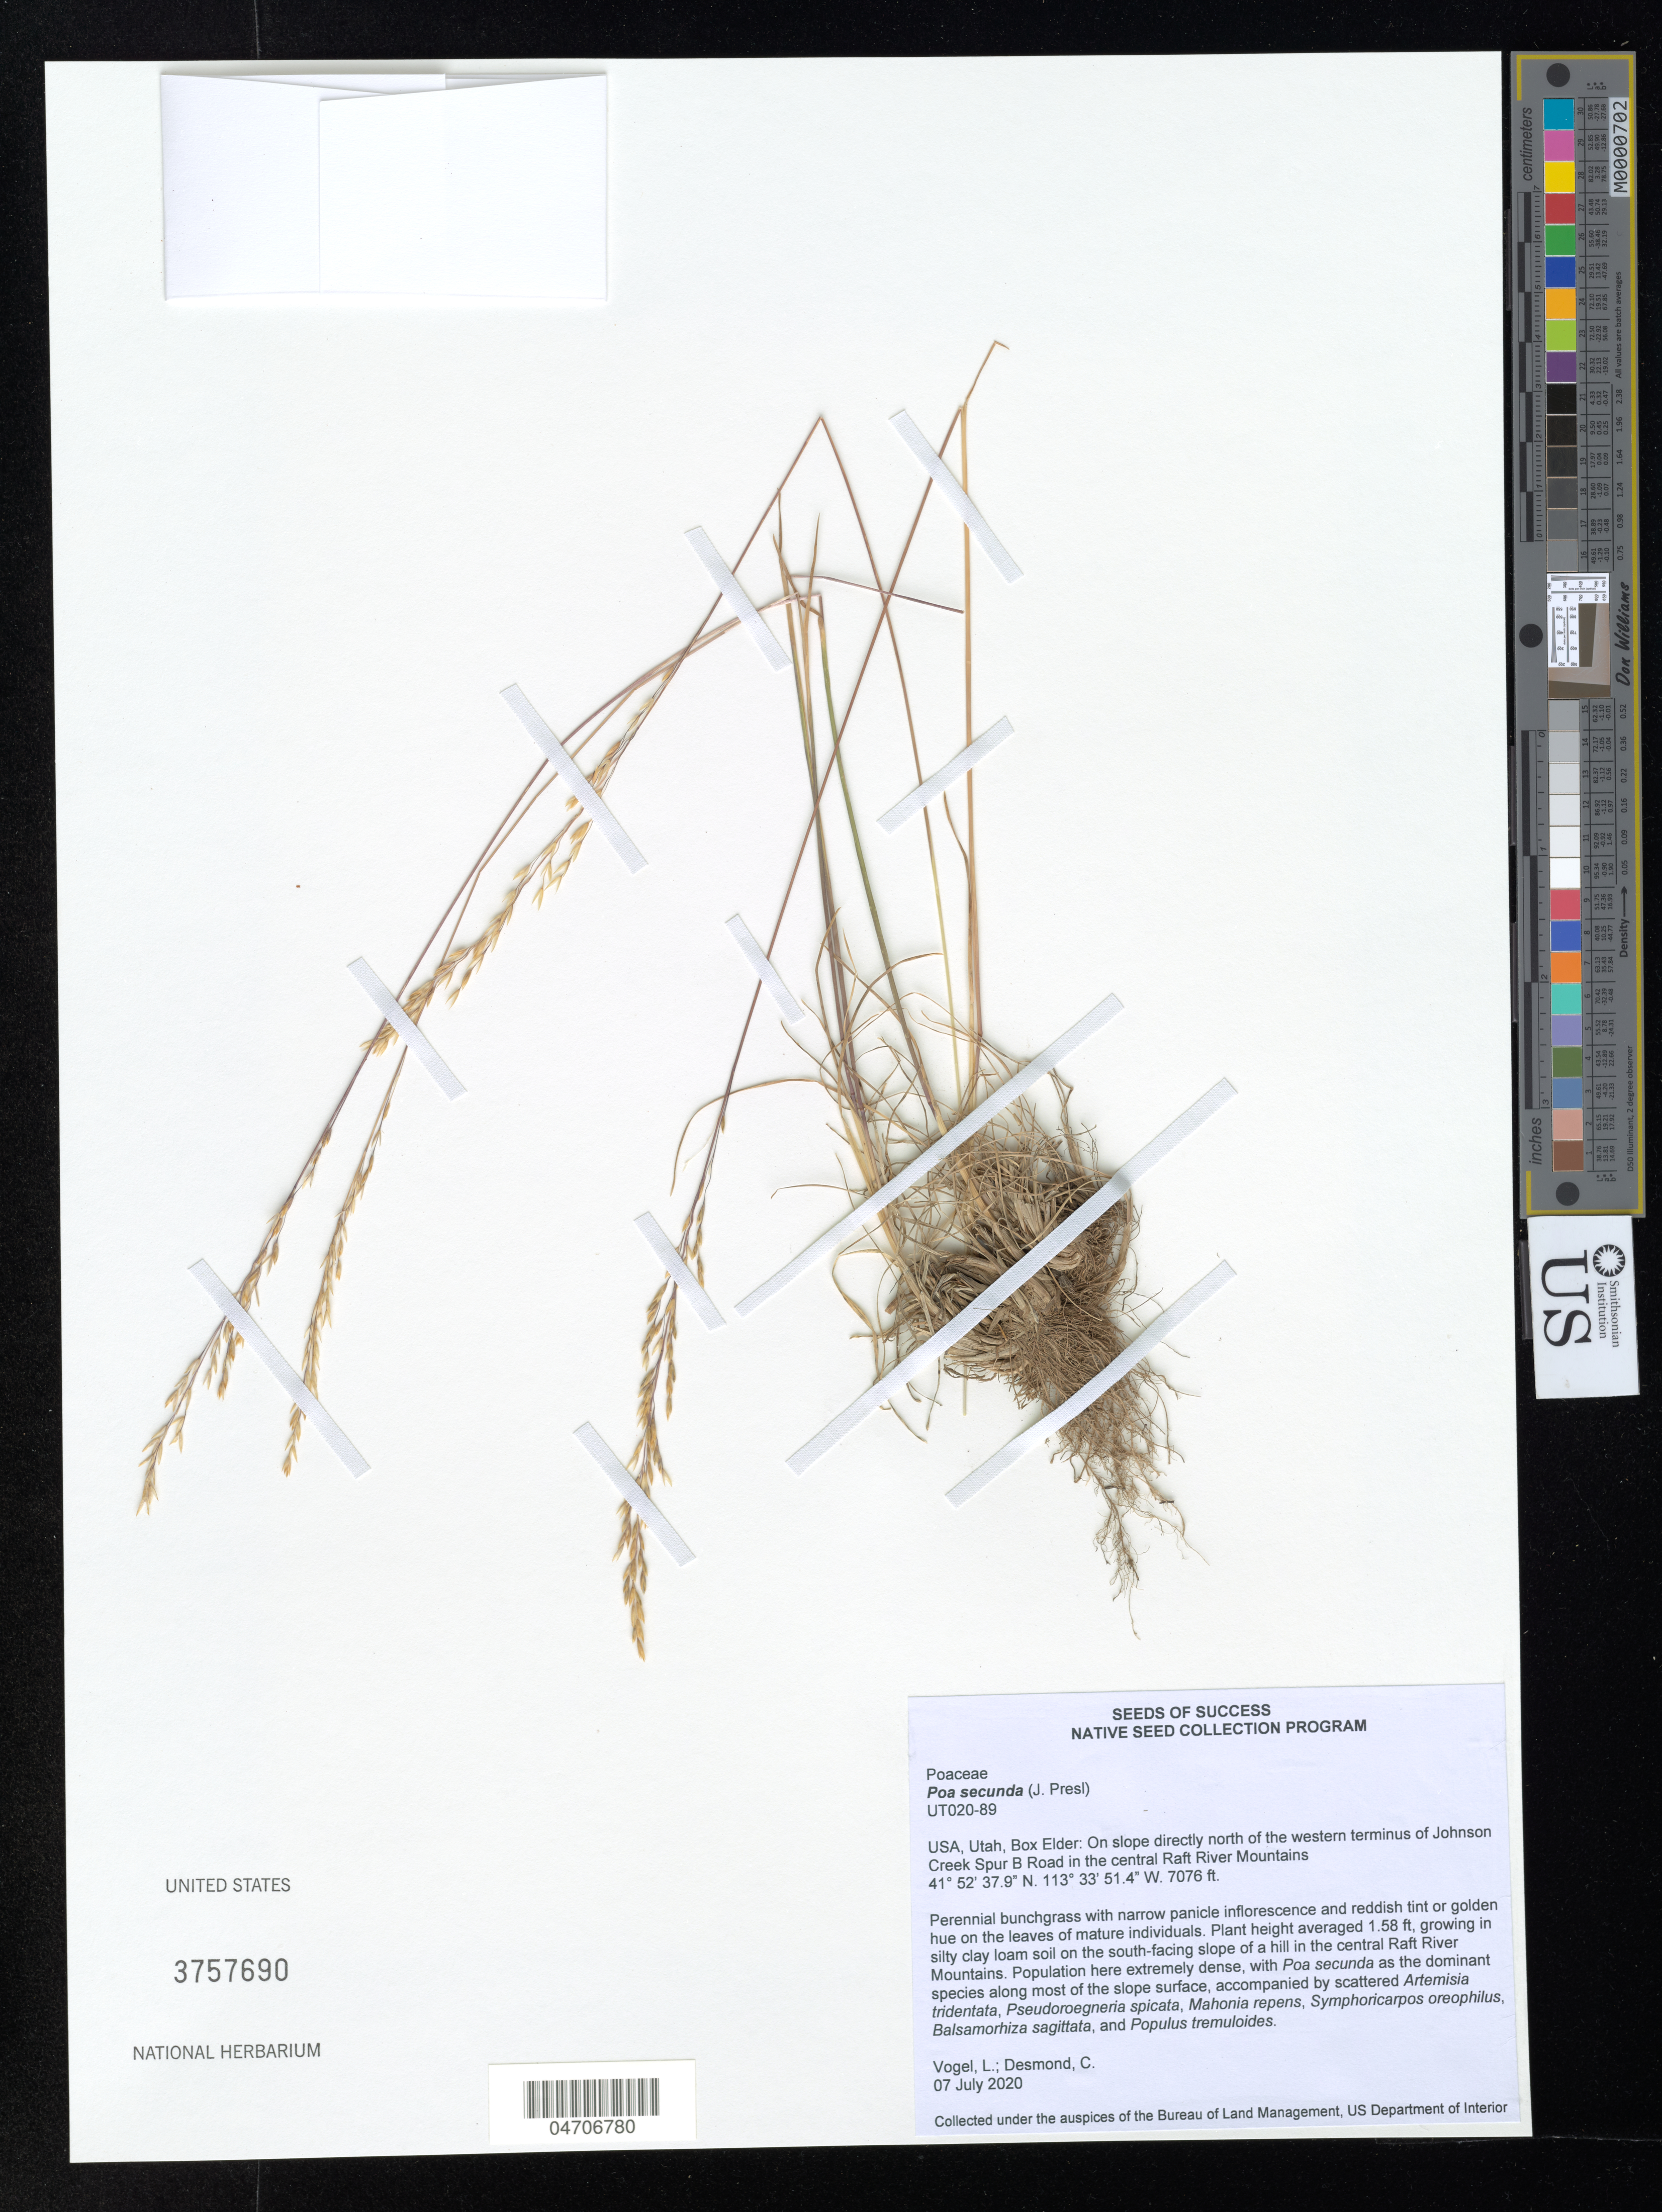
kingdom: Plantae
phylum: Tracheophyta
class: Liliopsida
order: Poales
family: Poaceae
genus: Poa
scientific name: Poa secunda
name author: J. Presl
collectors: L. H. Vogel & C. Desmond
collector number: UT020-89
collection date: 2020-07-07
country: United States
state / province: Utah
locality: Box Elder: On slope directly north of the western terminus of Johnson Creek Spur B Road in the central Raft River Mountains. On the south-facing slope of a hill in the central Raft River Mountains.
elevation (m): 2157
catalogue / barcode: US 3757690